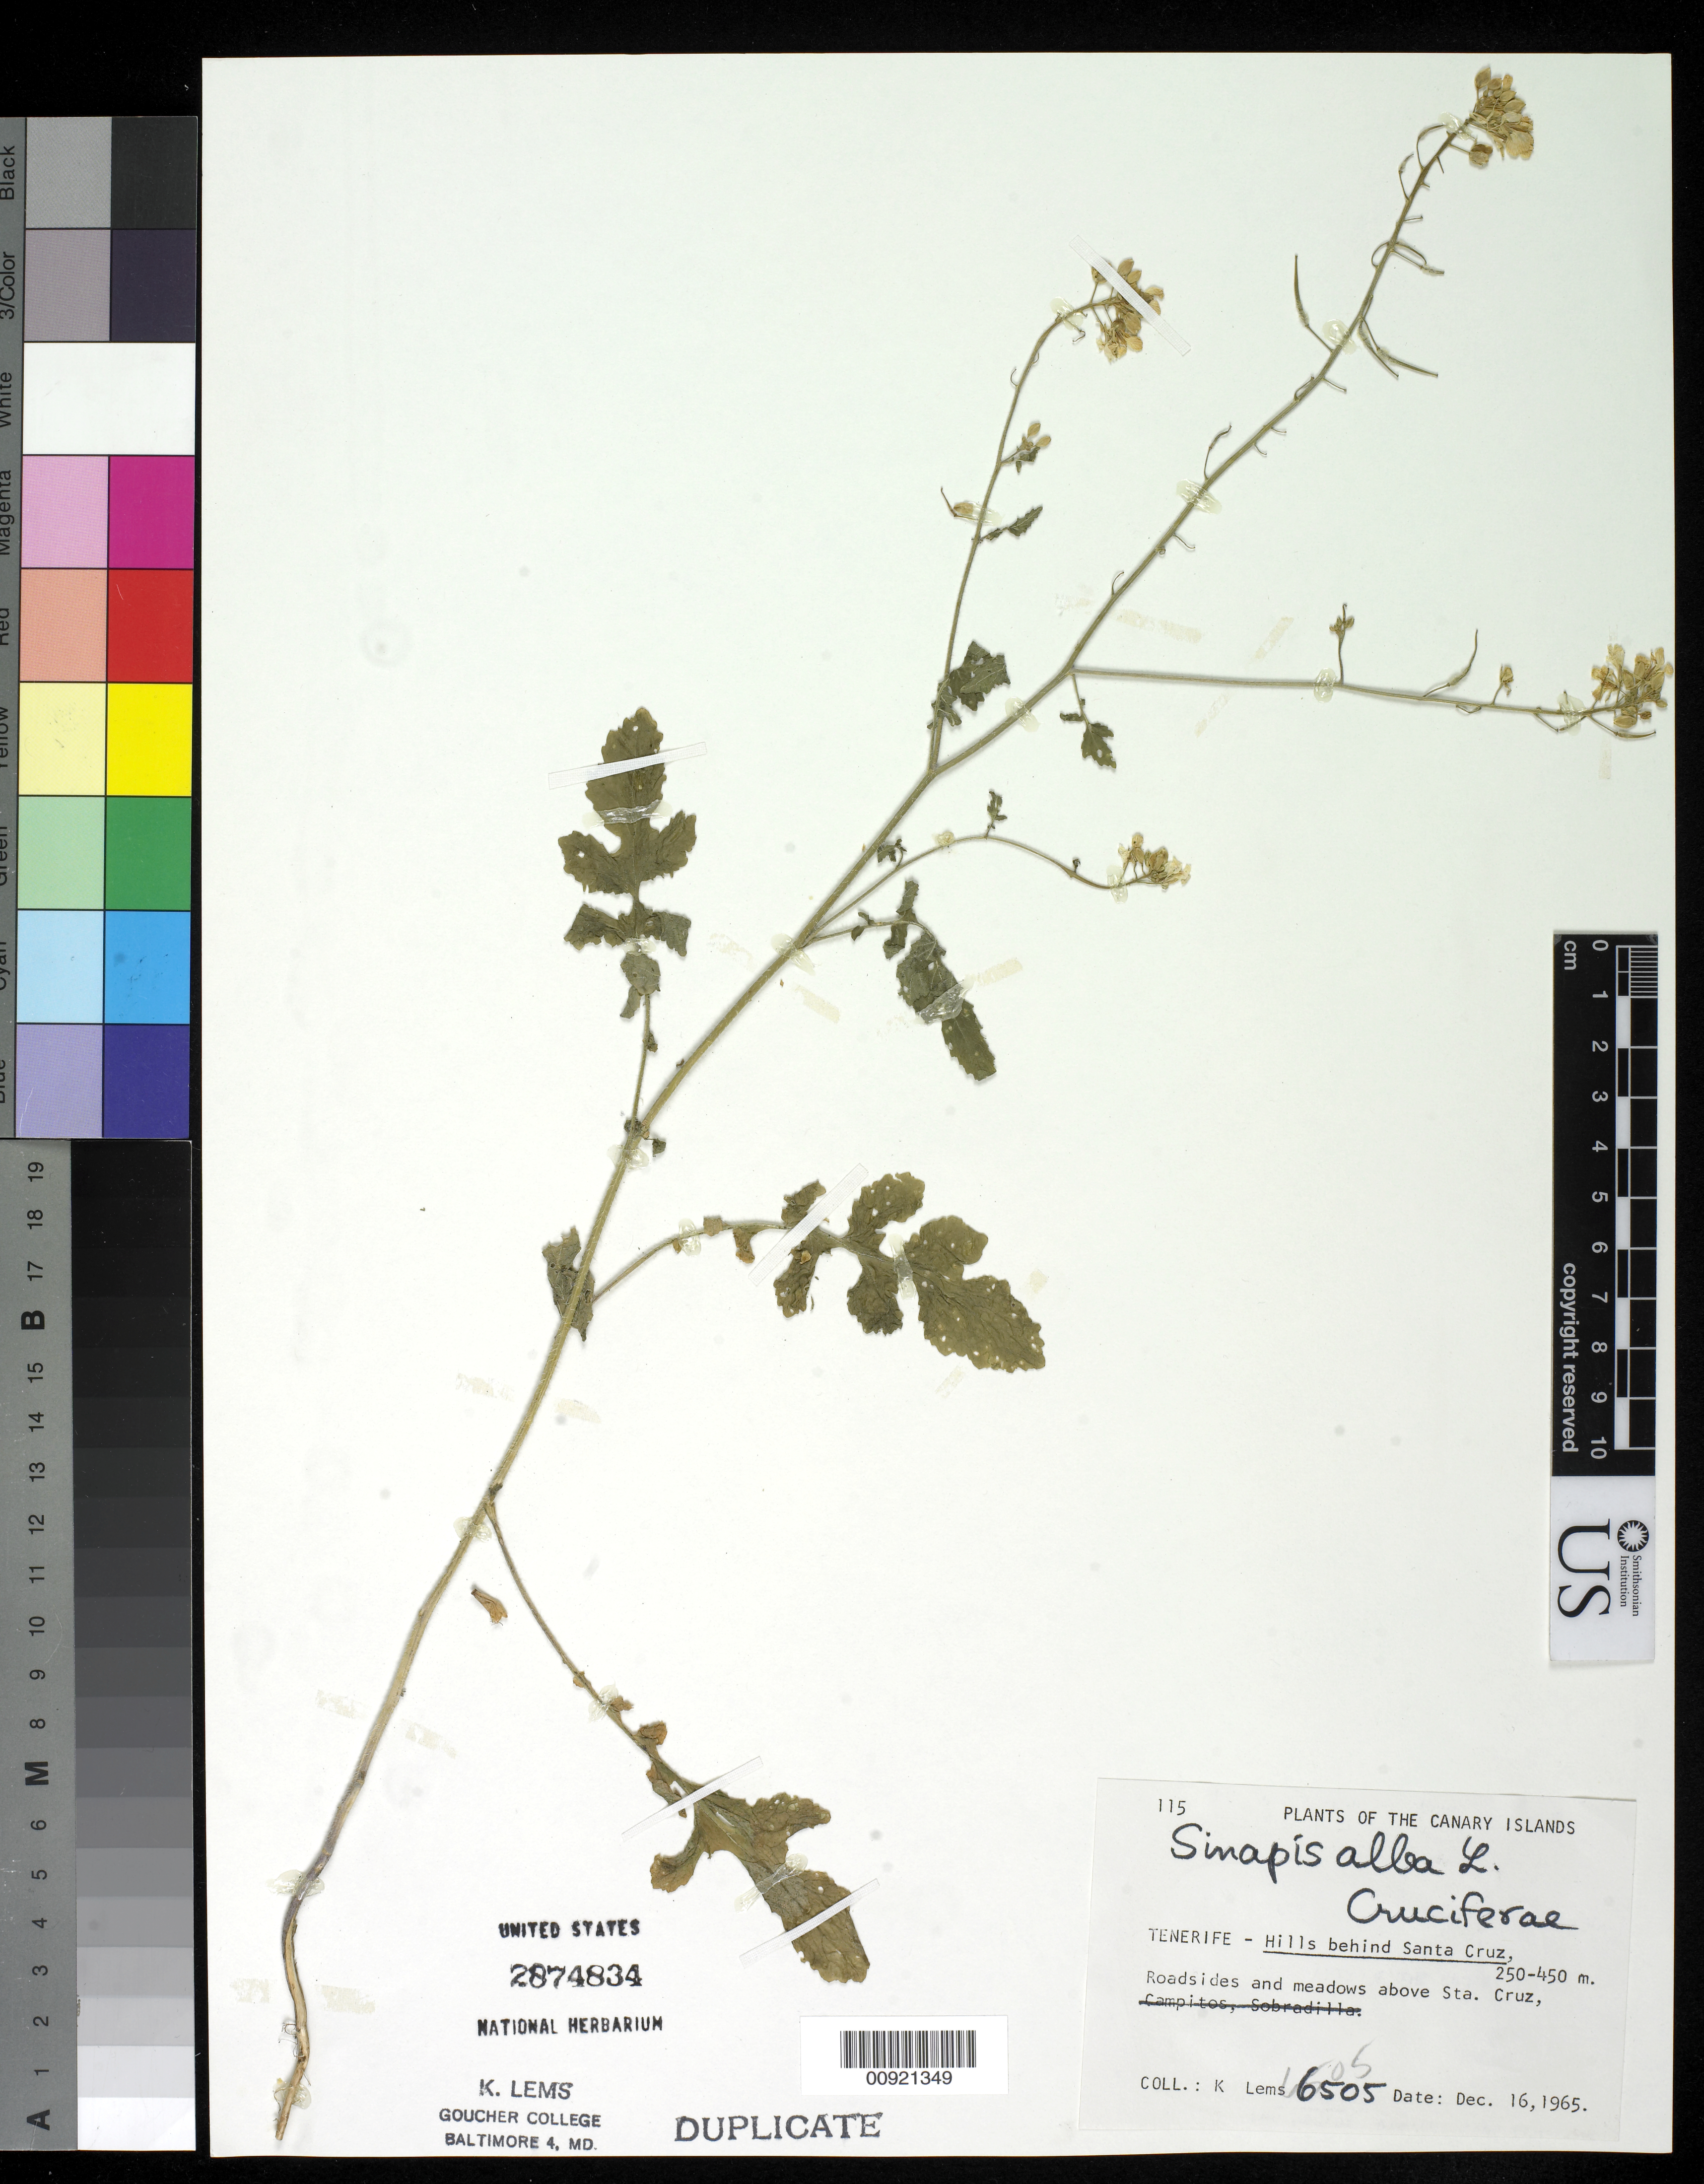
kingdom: Plantae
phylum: Tracheophyta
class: Magnoliopsida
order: Brassicales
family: Brassicaceae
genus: Sinapis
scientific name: Sinapis alba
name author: L.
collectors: K. Lems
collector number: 6505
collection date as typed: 16 Dec 1965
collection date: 1965-12-16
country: Spain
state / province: Canarias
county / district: Santa Cruz de Tenerife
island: Tenerife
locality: hills behind Santa Cruz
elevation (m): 250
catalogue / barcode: US 2874834